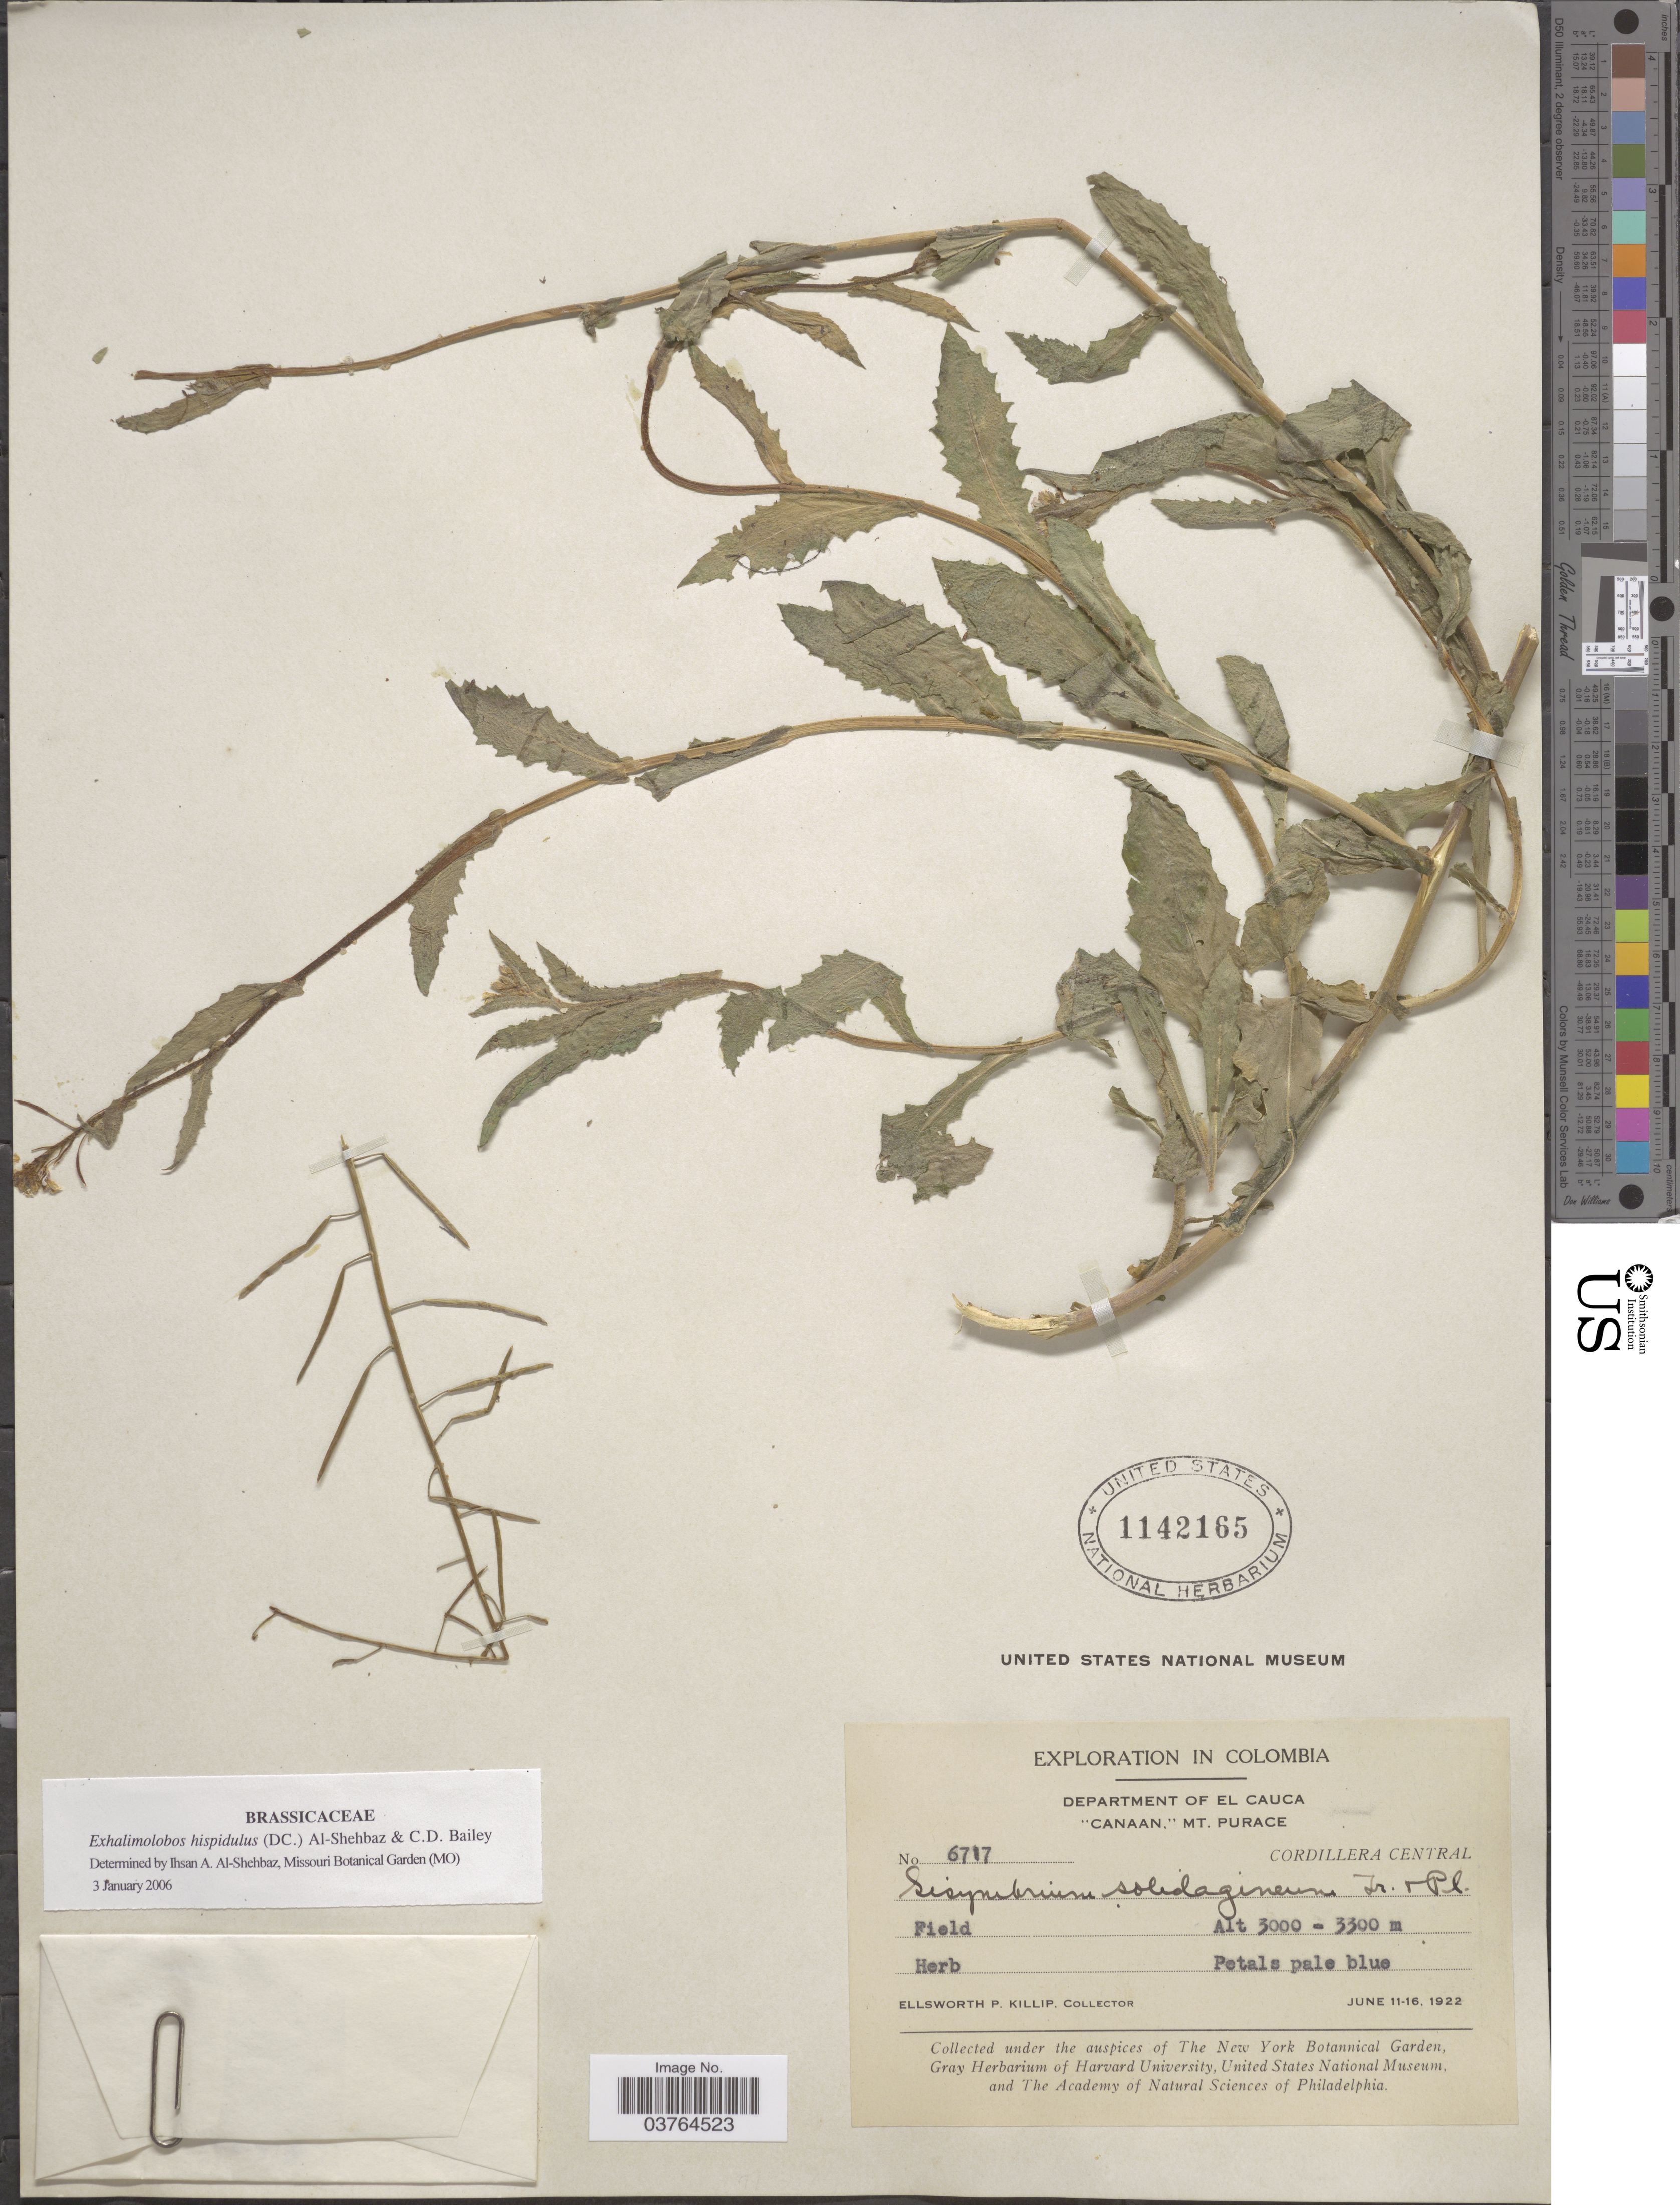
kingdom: Plantae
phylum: Tracheophyta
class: Magnoliopsida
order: Brassicales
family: Brassicaceae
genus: Exhalimolobos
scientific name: Exhalimolobos hispidulus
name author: (DC.) Al-Shehbaz & C.D. Bailey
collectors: E. P. Killip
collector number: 6717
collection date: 1922-06-11/1922-06-16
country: Colombia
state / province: Cauca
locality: Department of El Cauca "Canaan" Mt. Purace. Cordillera Central.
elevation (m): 3000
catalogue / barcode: US 1142165